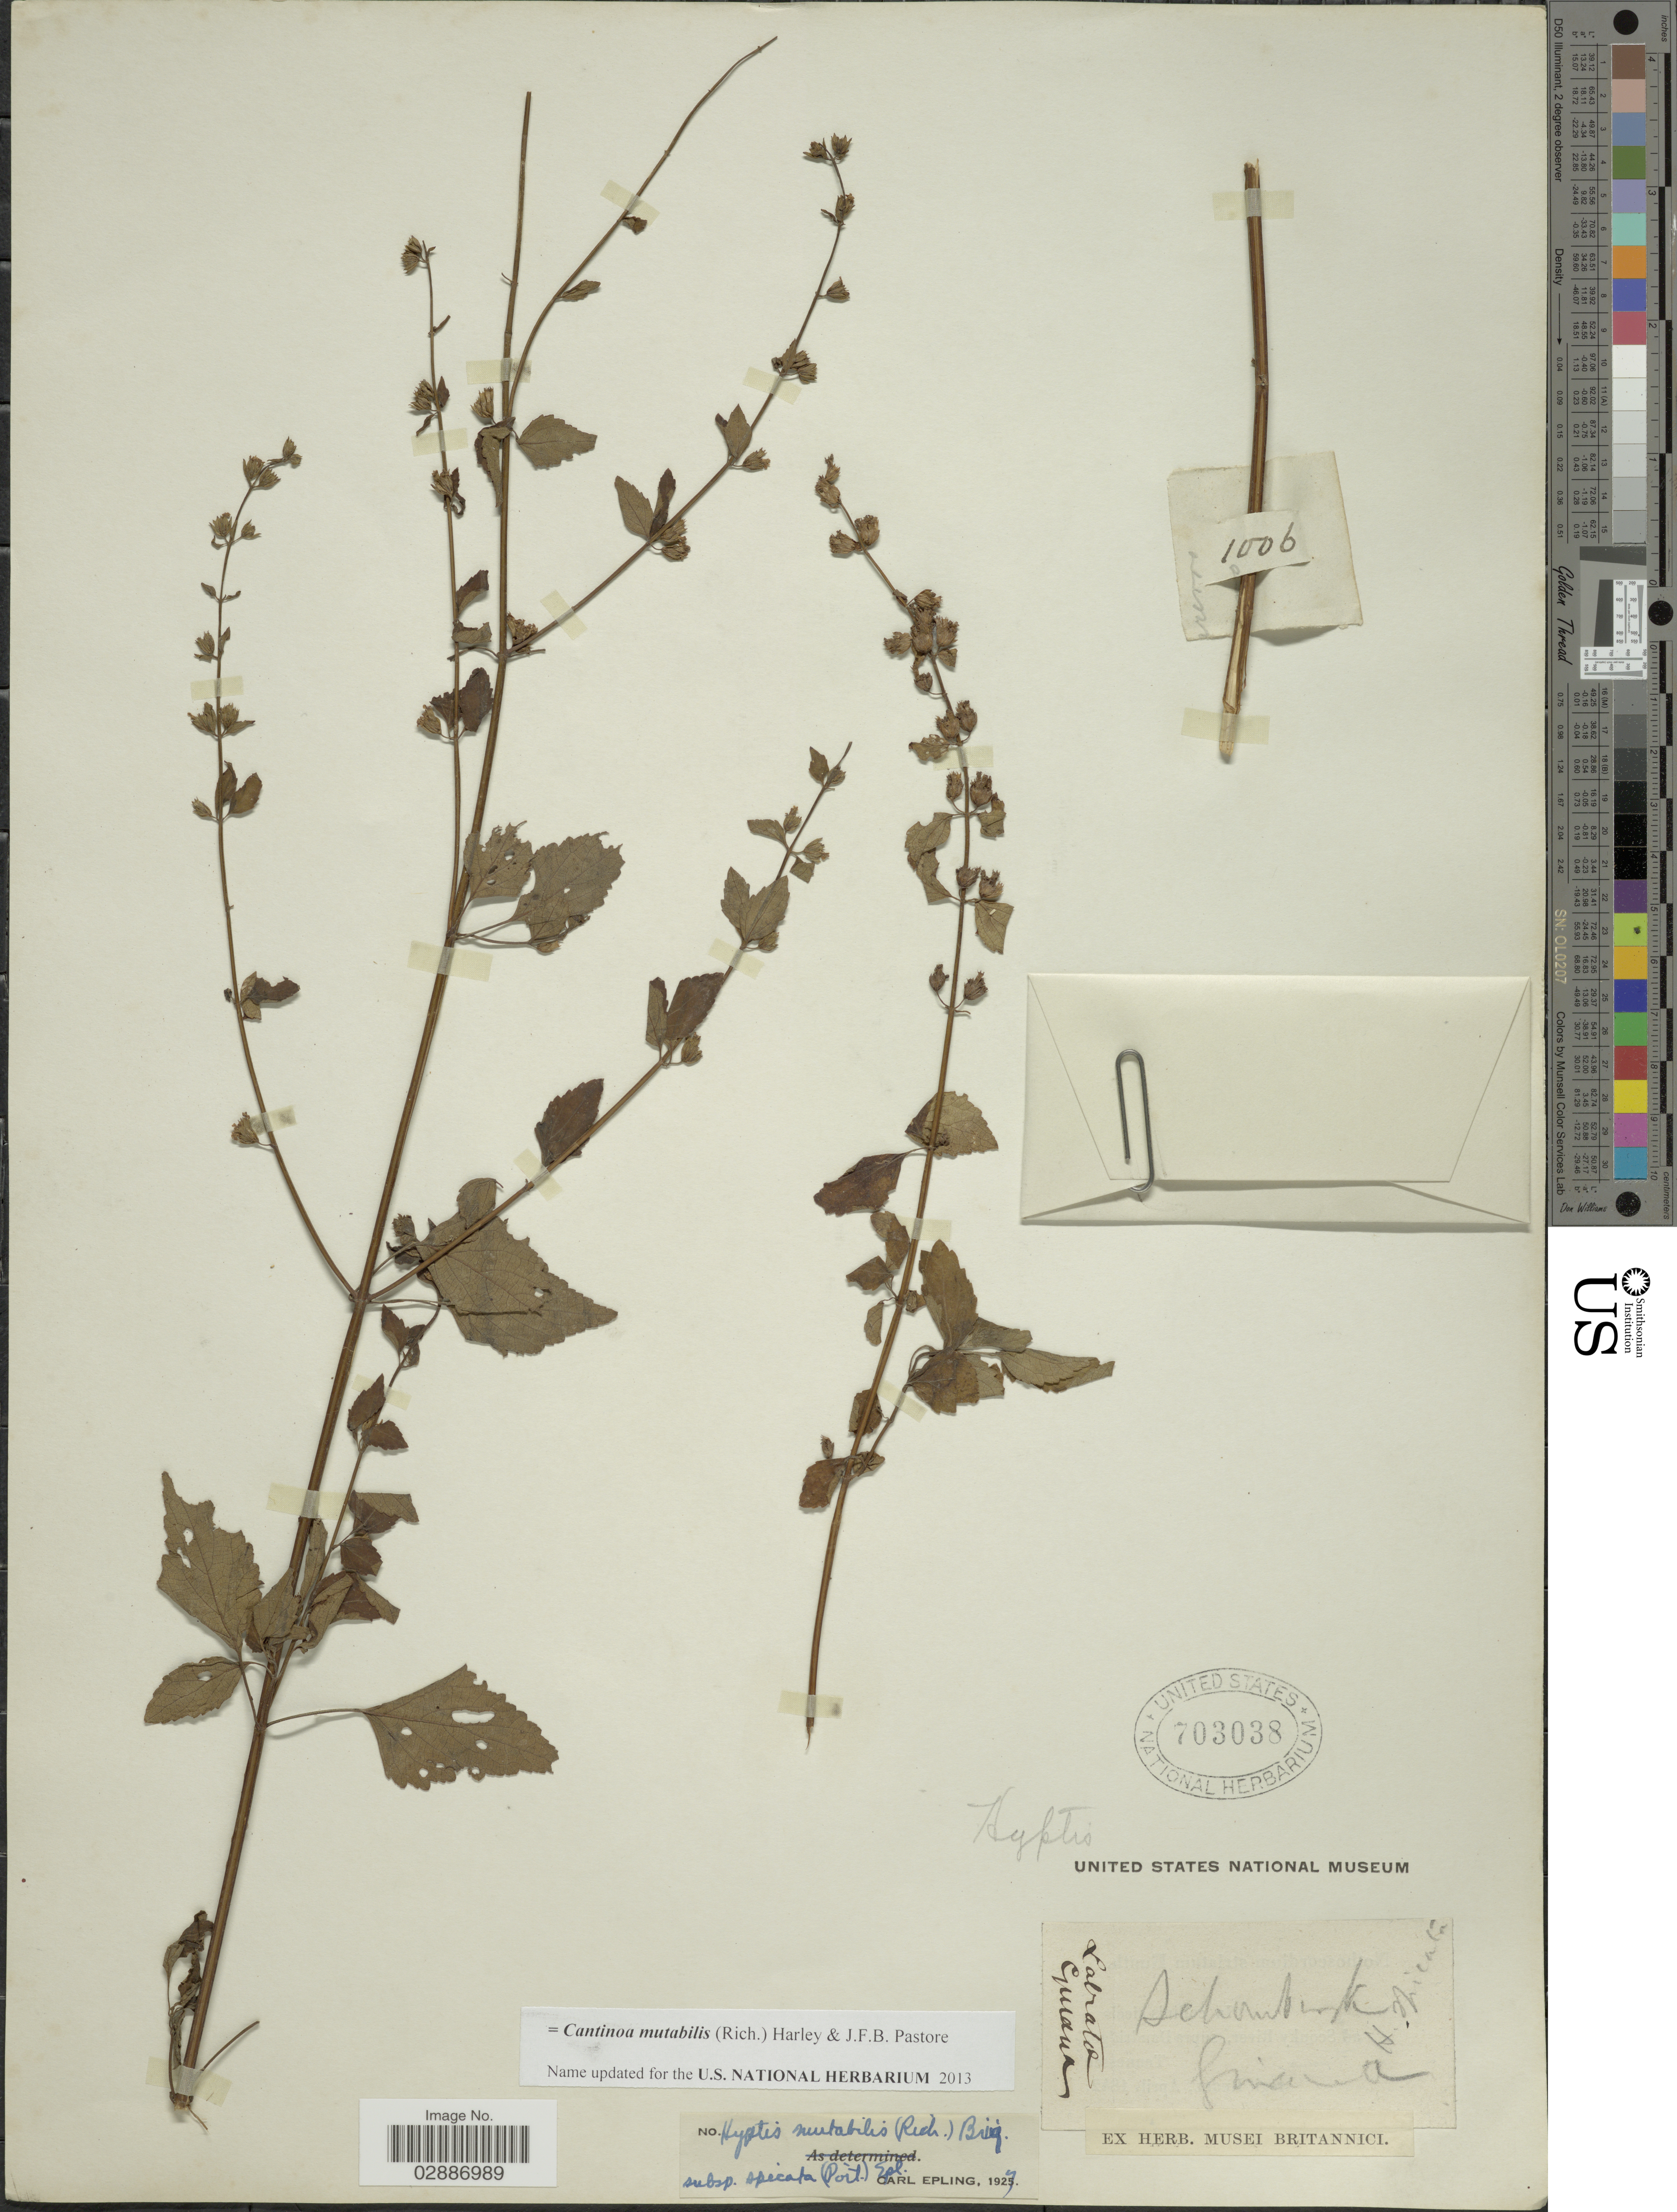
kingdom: Plantae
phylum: Tracheophyta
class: Magnoliopsida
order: Lamiales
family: Lamiaceae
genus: Cantinoa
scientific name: Cantinoa mutabilis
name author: (Epling) Harley & J.F.B. Pastore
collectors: ex herb. Musei Britannici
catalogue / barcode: US 703038